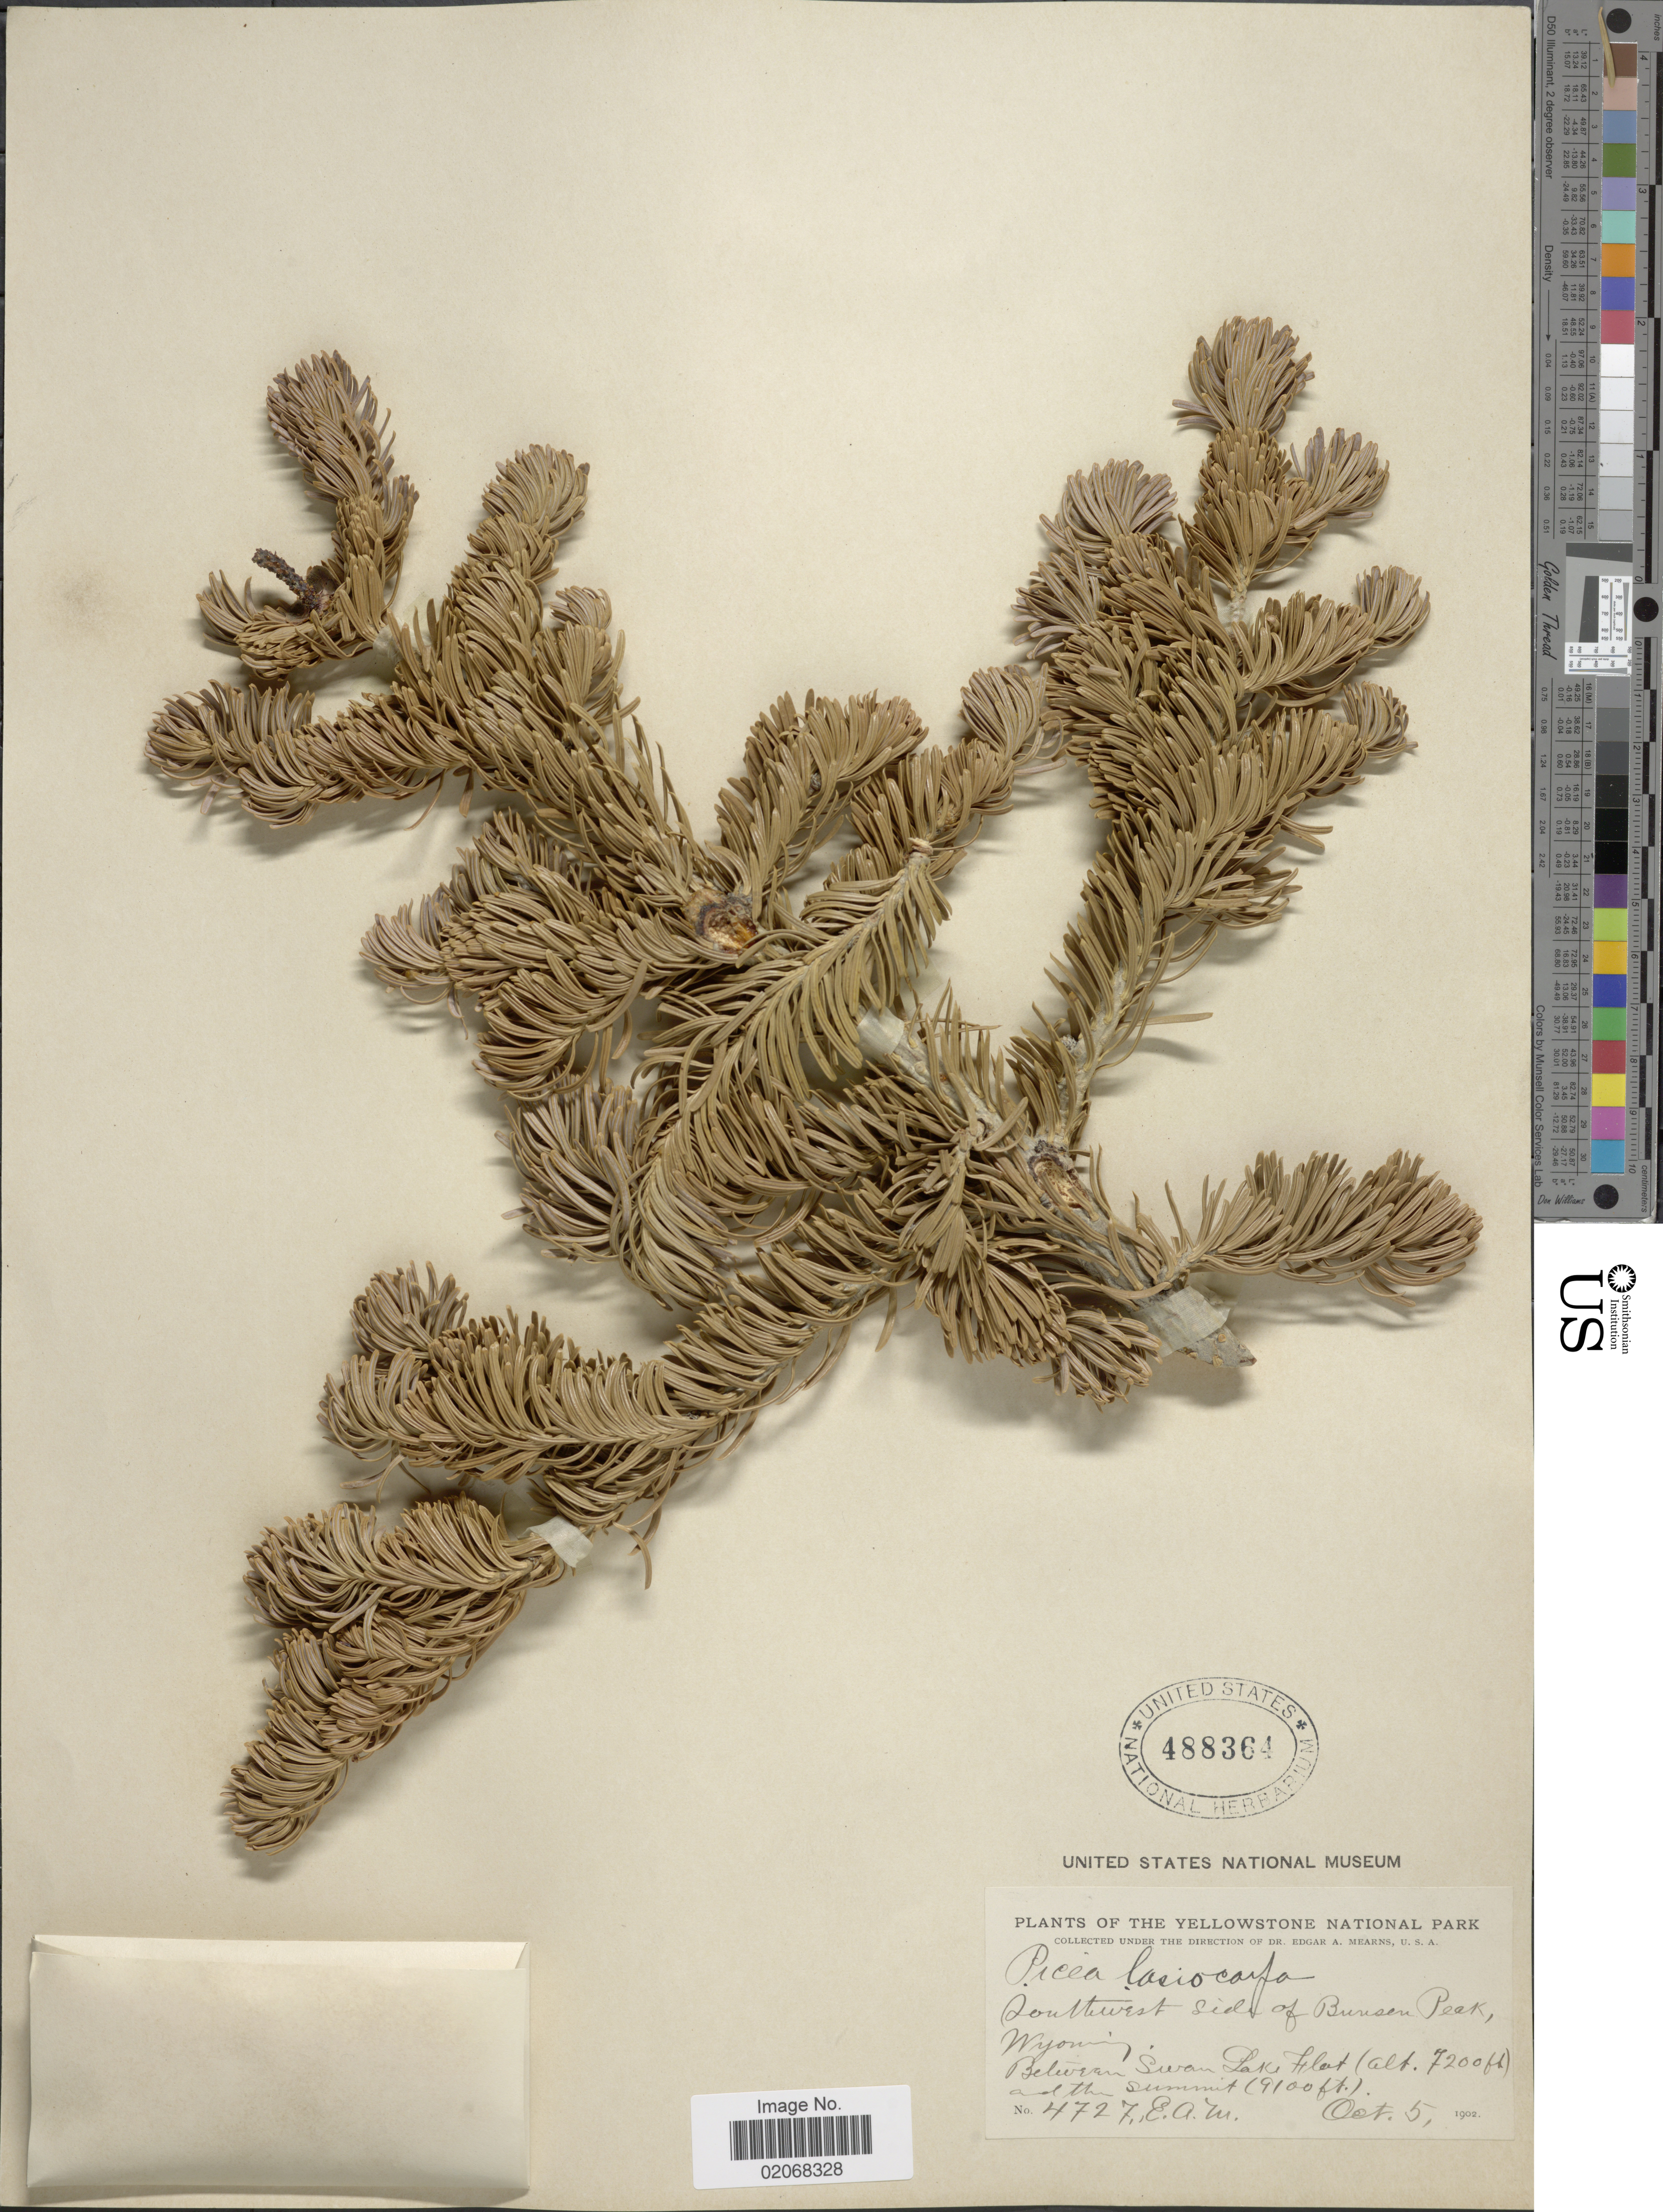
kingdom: Plantae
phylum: Tracheophyta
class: Pinopsida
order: Pinales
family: Pinaceae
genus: Abies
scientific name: Abies lasiocarpa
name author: (Hook.) Nutt.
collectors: E. A. Mearns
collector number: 4727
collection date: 1902-10-05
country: United States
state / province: Wyoming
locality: The Yellowstone National Park, Southwest side of Bunsen Peak, Between Swan Lake and the summit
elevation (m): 2195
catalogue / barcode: US 488364